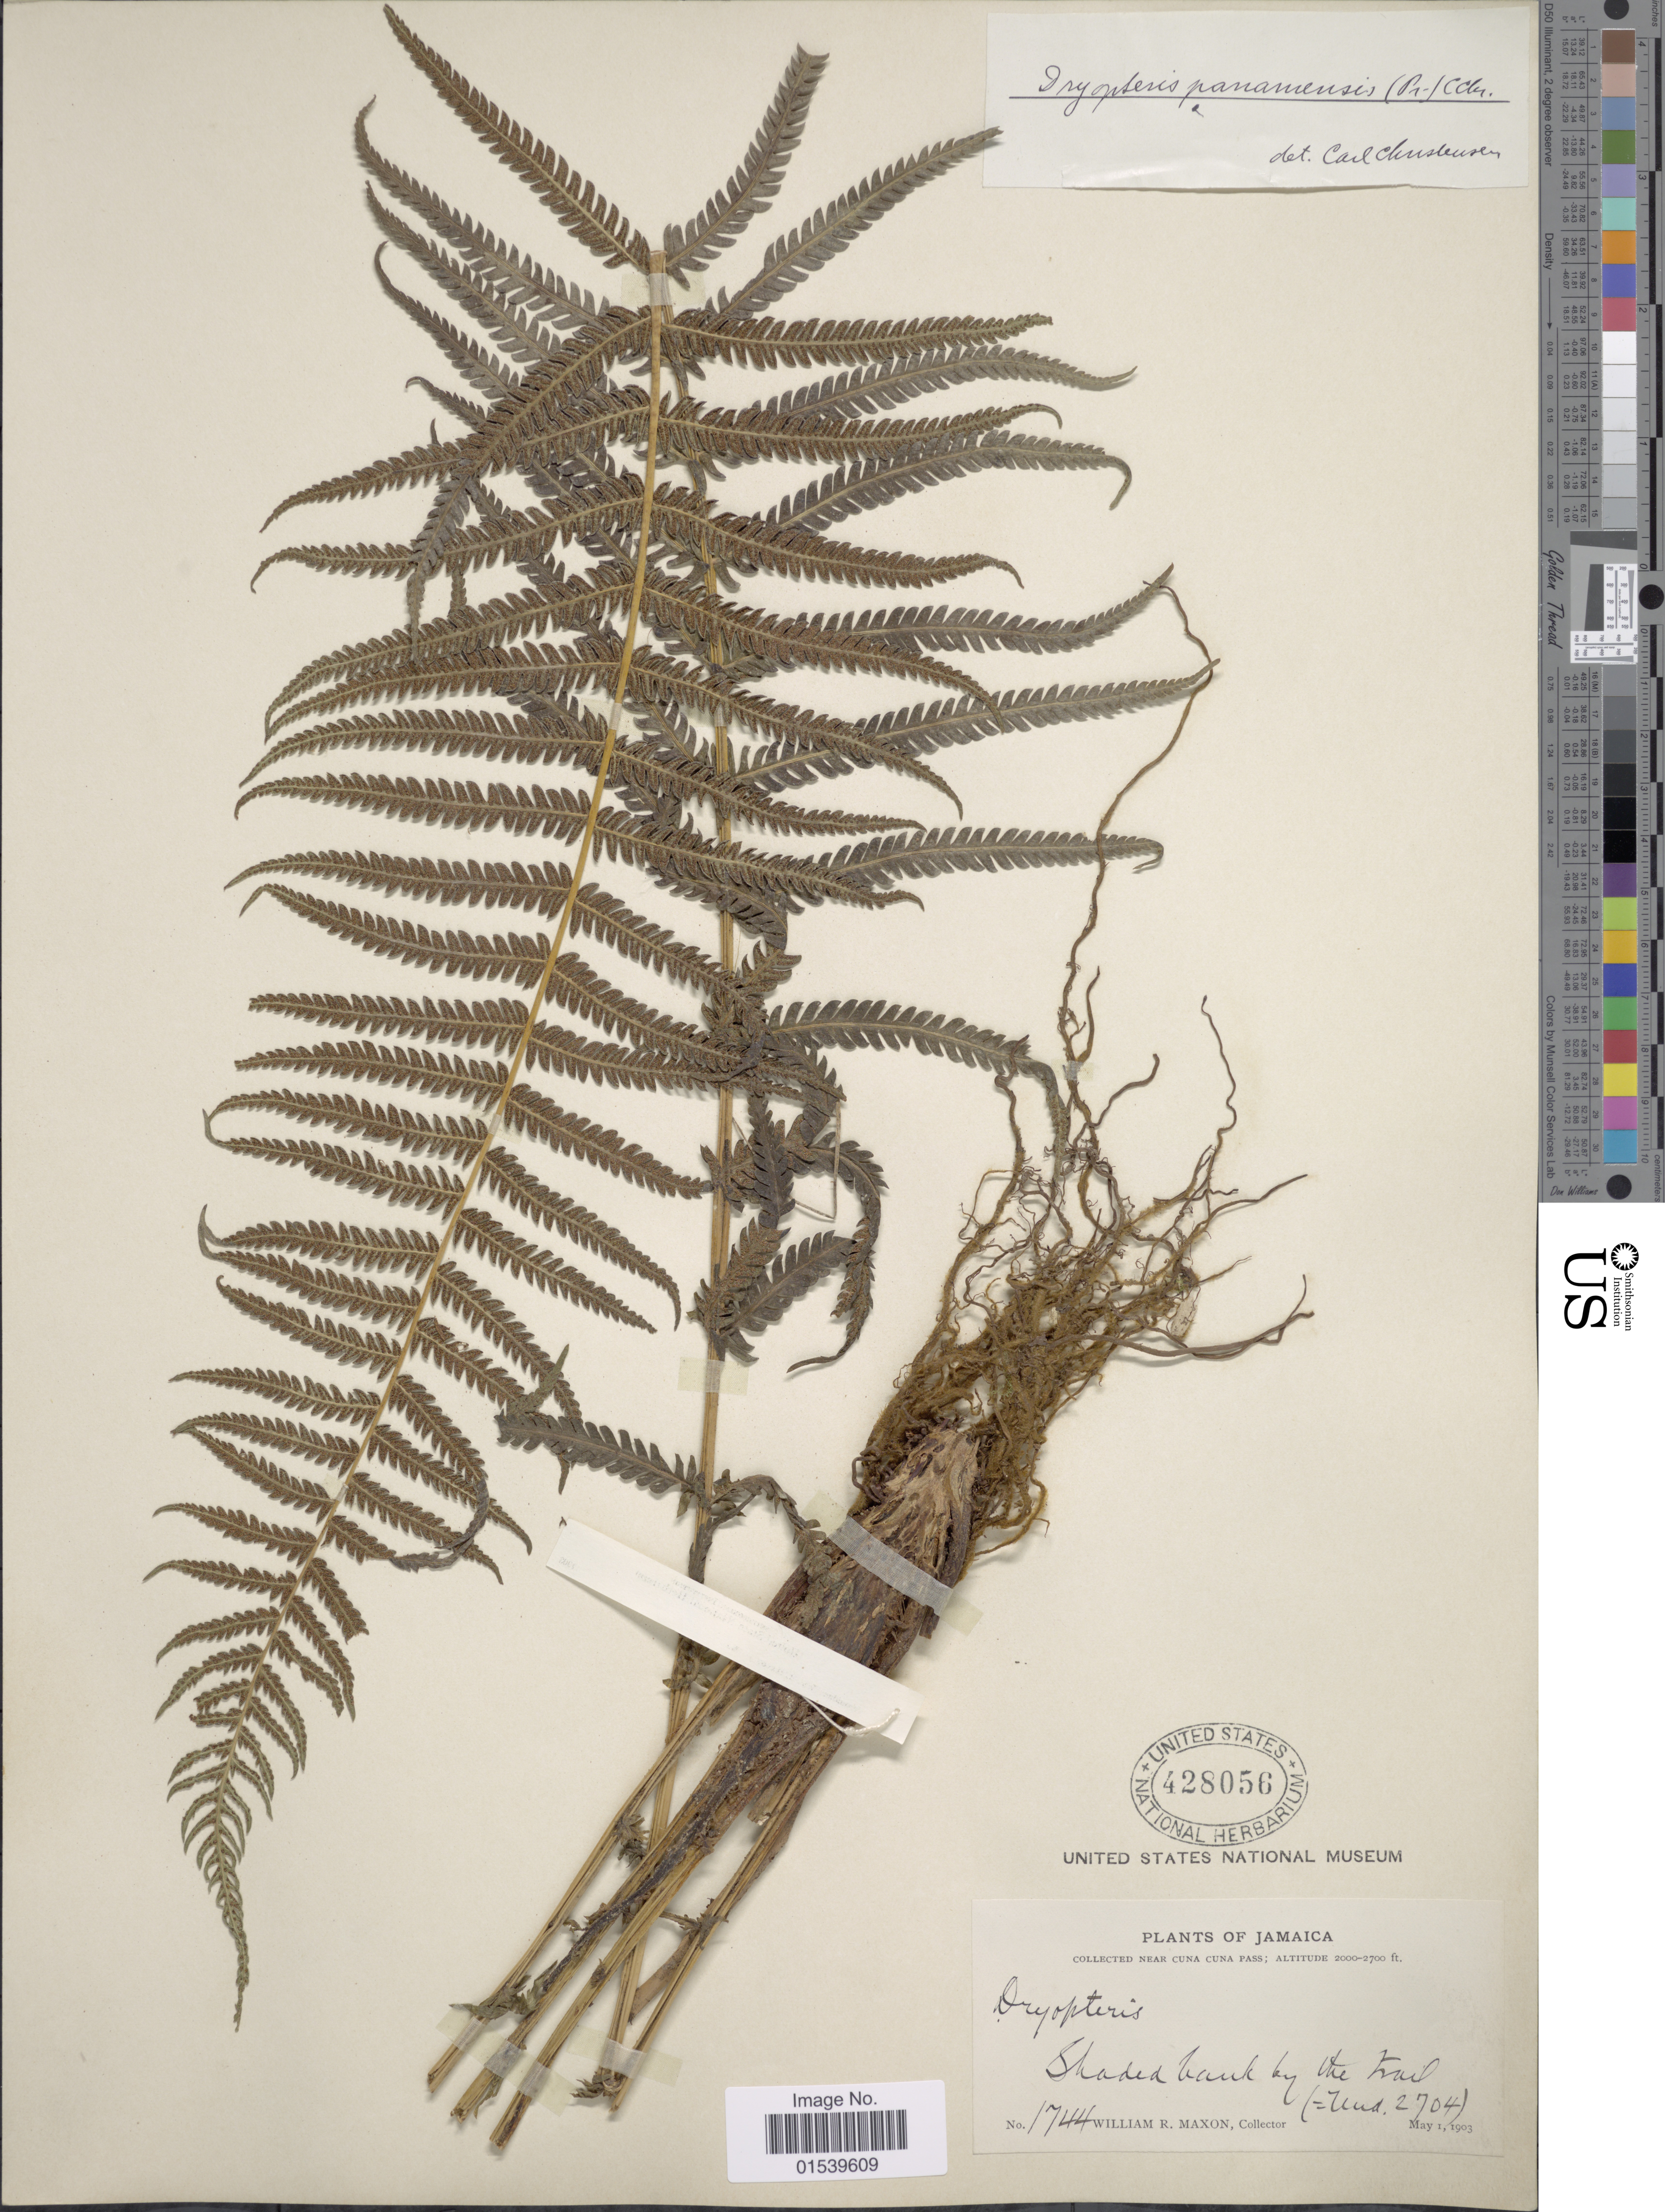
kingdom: Plantae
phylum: Tracheophyta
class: Polypodiopsida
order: Polypodiales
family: Thelypteridaceae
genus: Amauropelta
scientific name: Amauropelta resinifera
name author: (Desv.) Pic. Serm.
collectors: W. R. Maxon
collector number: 1744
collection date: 1903-05-01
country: Jamaica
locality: Near Cuna Cuna Pass, shaded bank by the trail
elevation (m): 610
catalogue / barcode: US 428056